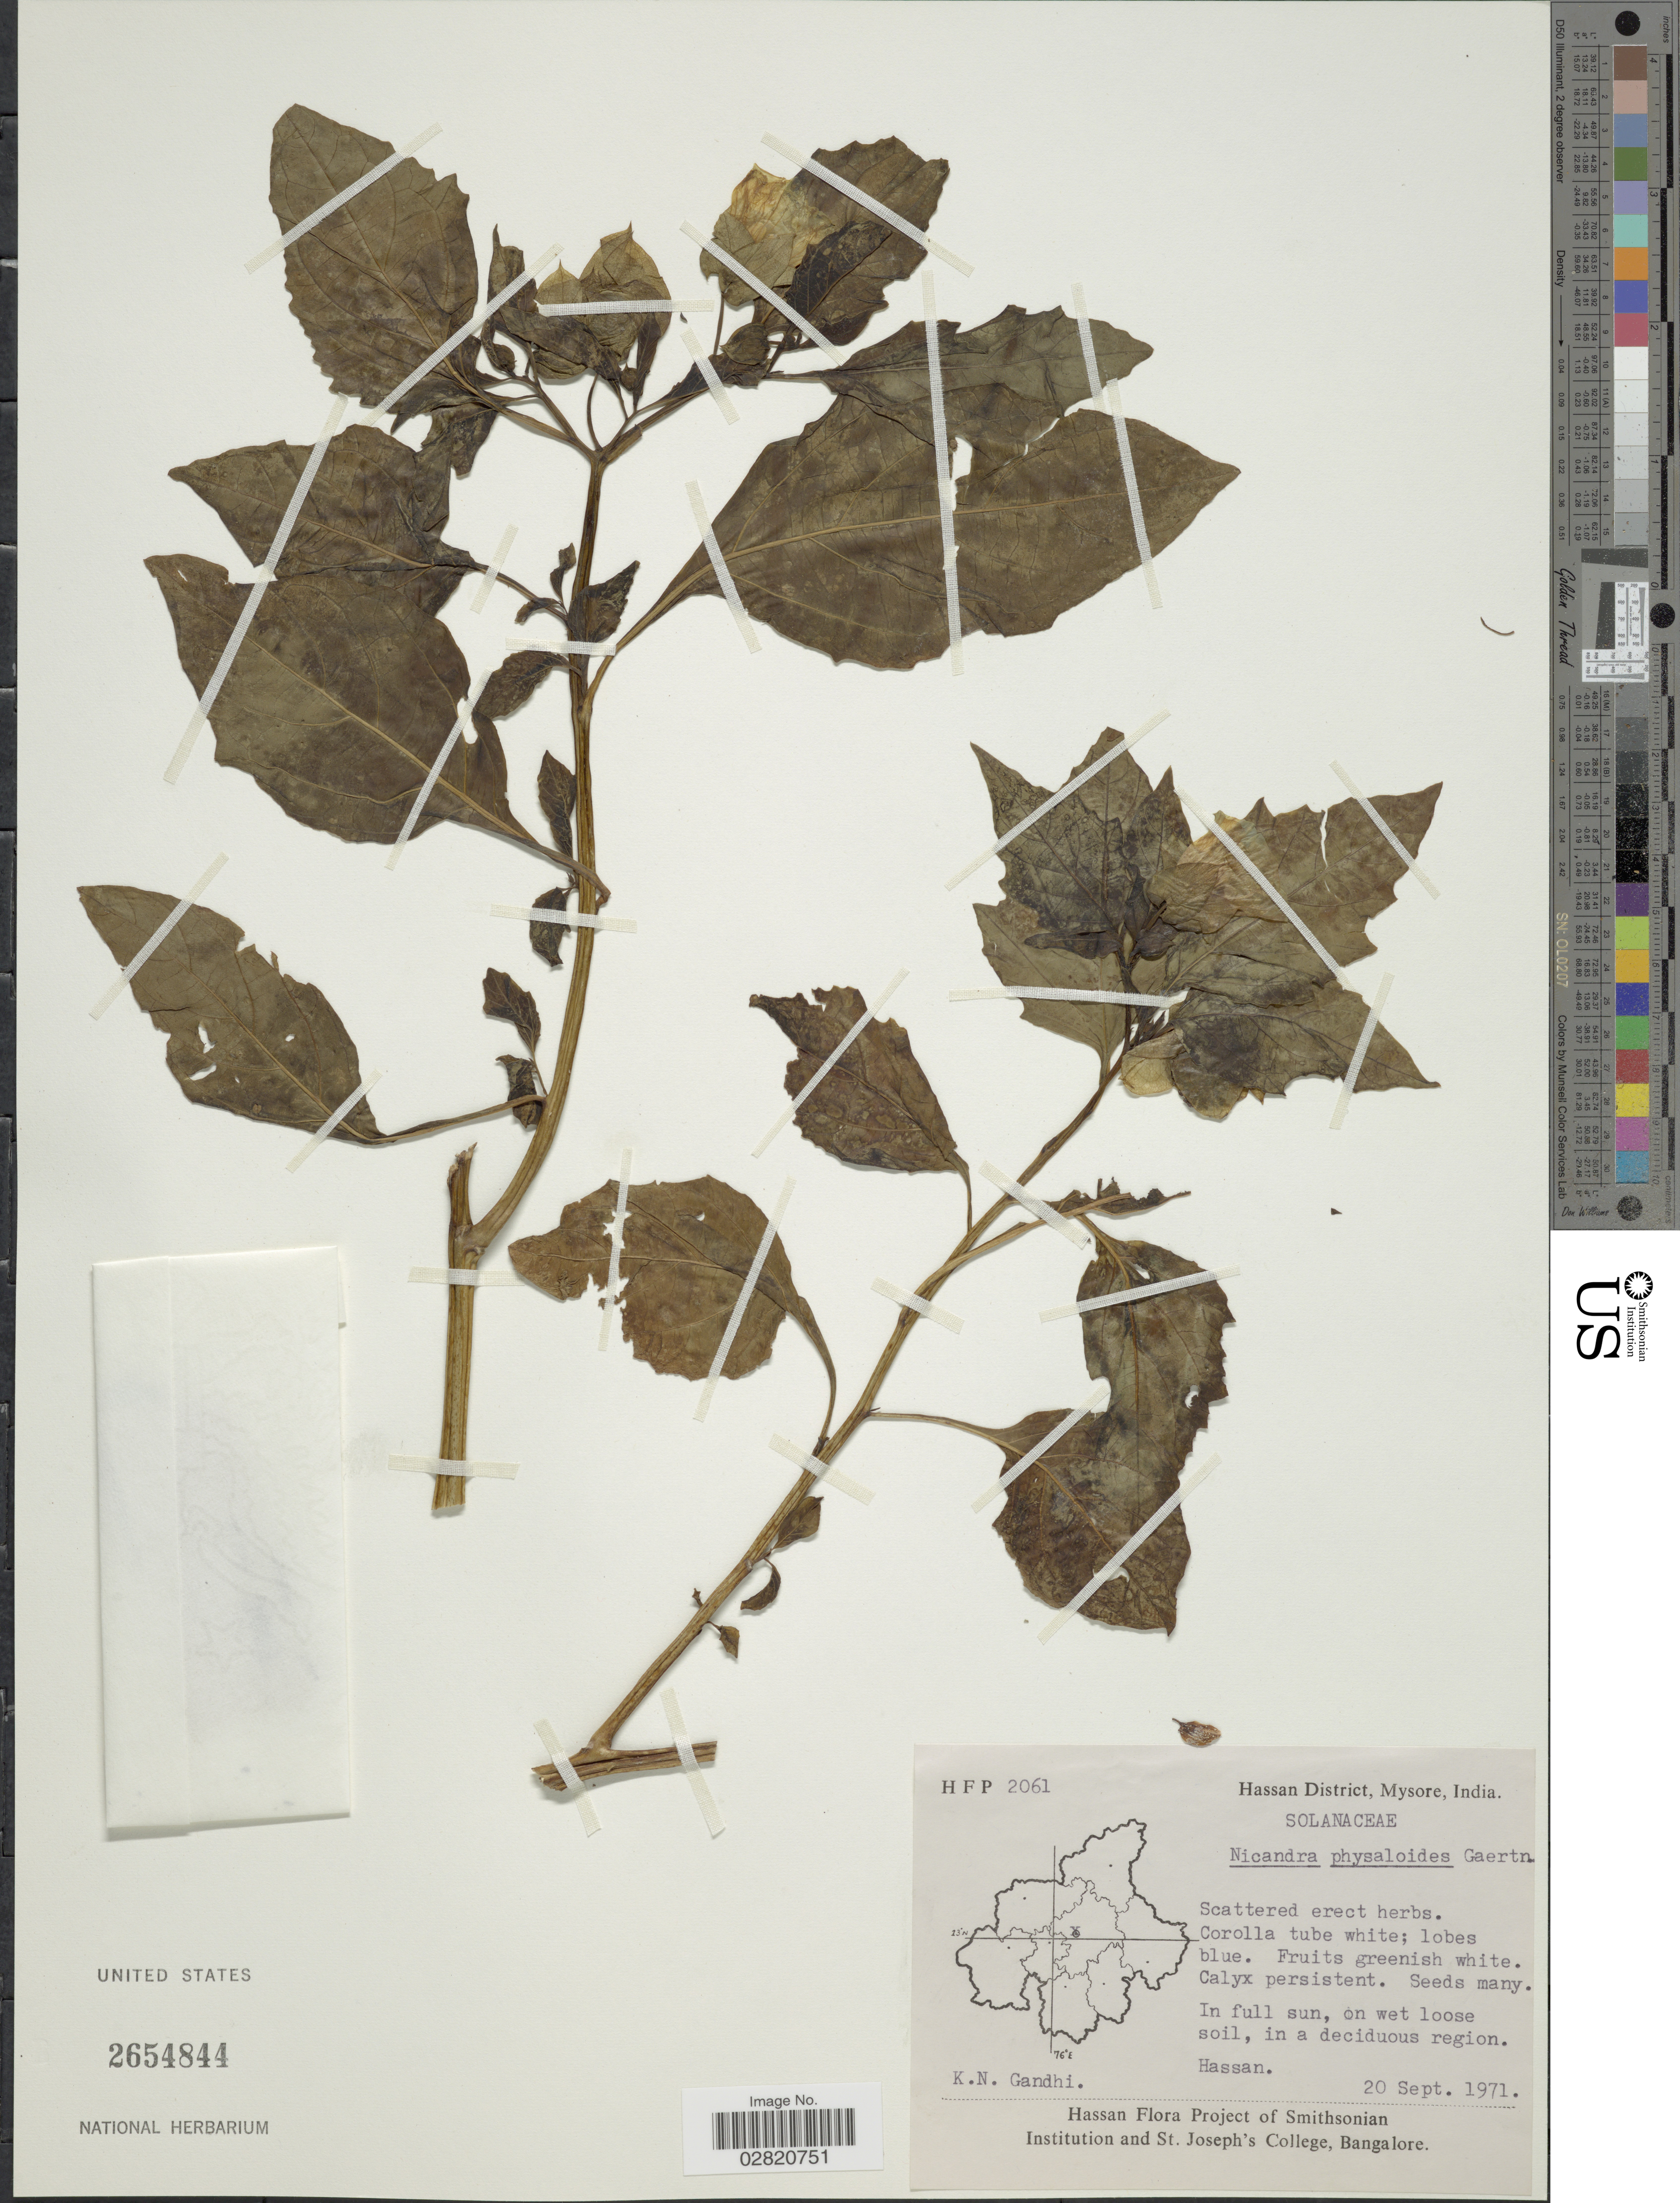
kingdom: Plantae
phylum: Tracheophyta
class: Magnoliopsida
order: Solanales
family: Solanaceae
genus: Nicandra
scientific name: Nicandra physalodes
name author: (L.) Gaertn.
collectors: K. N. Gandhi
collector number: HFP2061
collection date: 1971-09-20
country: India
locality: Hassan District, Mysore. Hassan.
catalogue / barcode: US 2654844